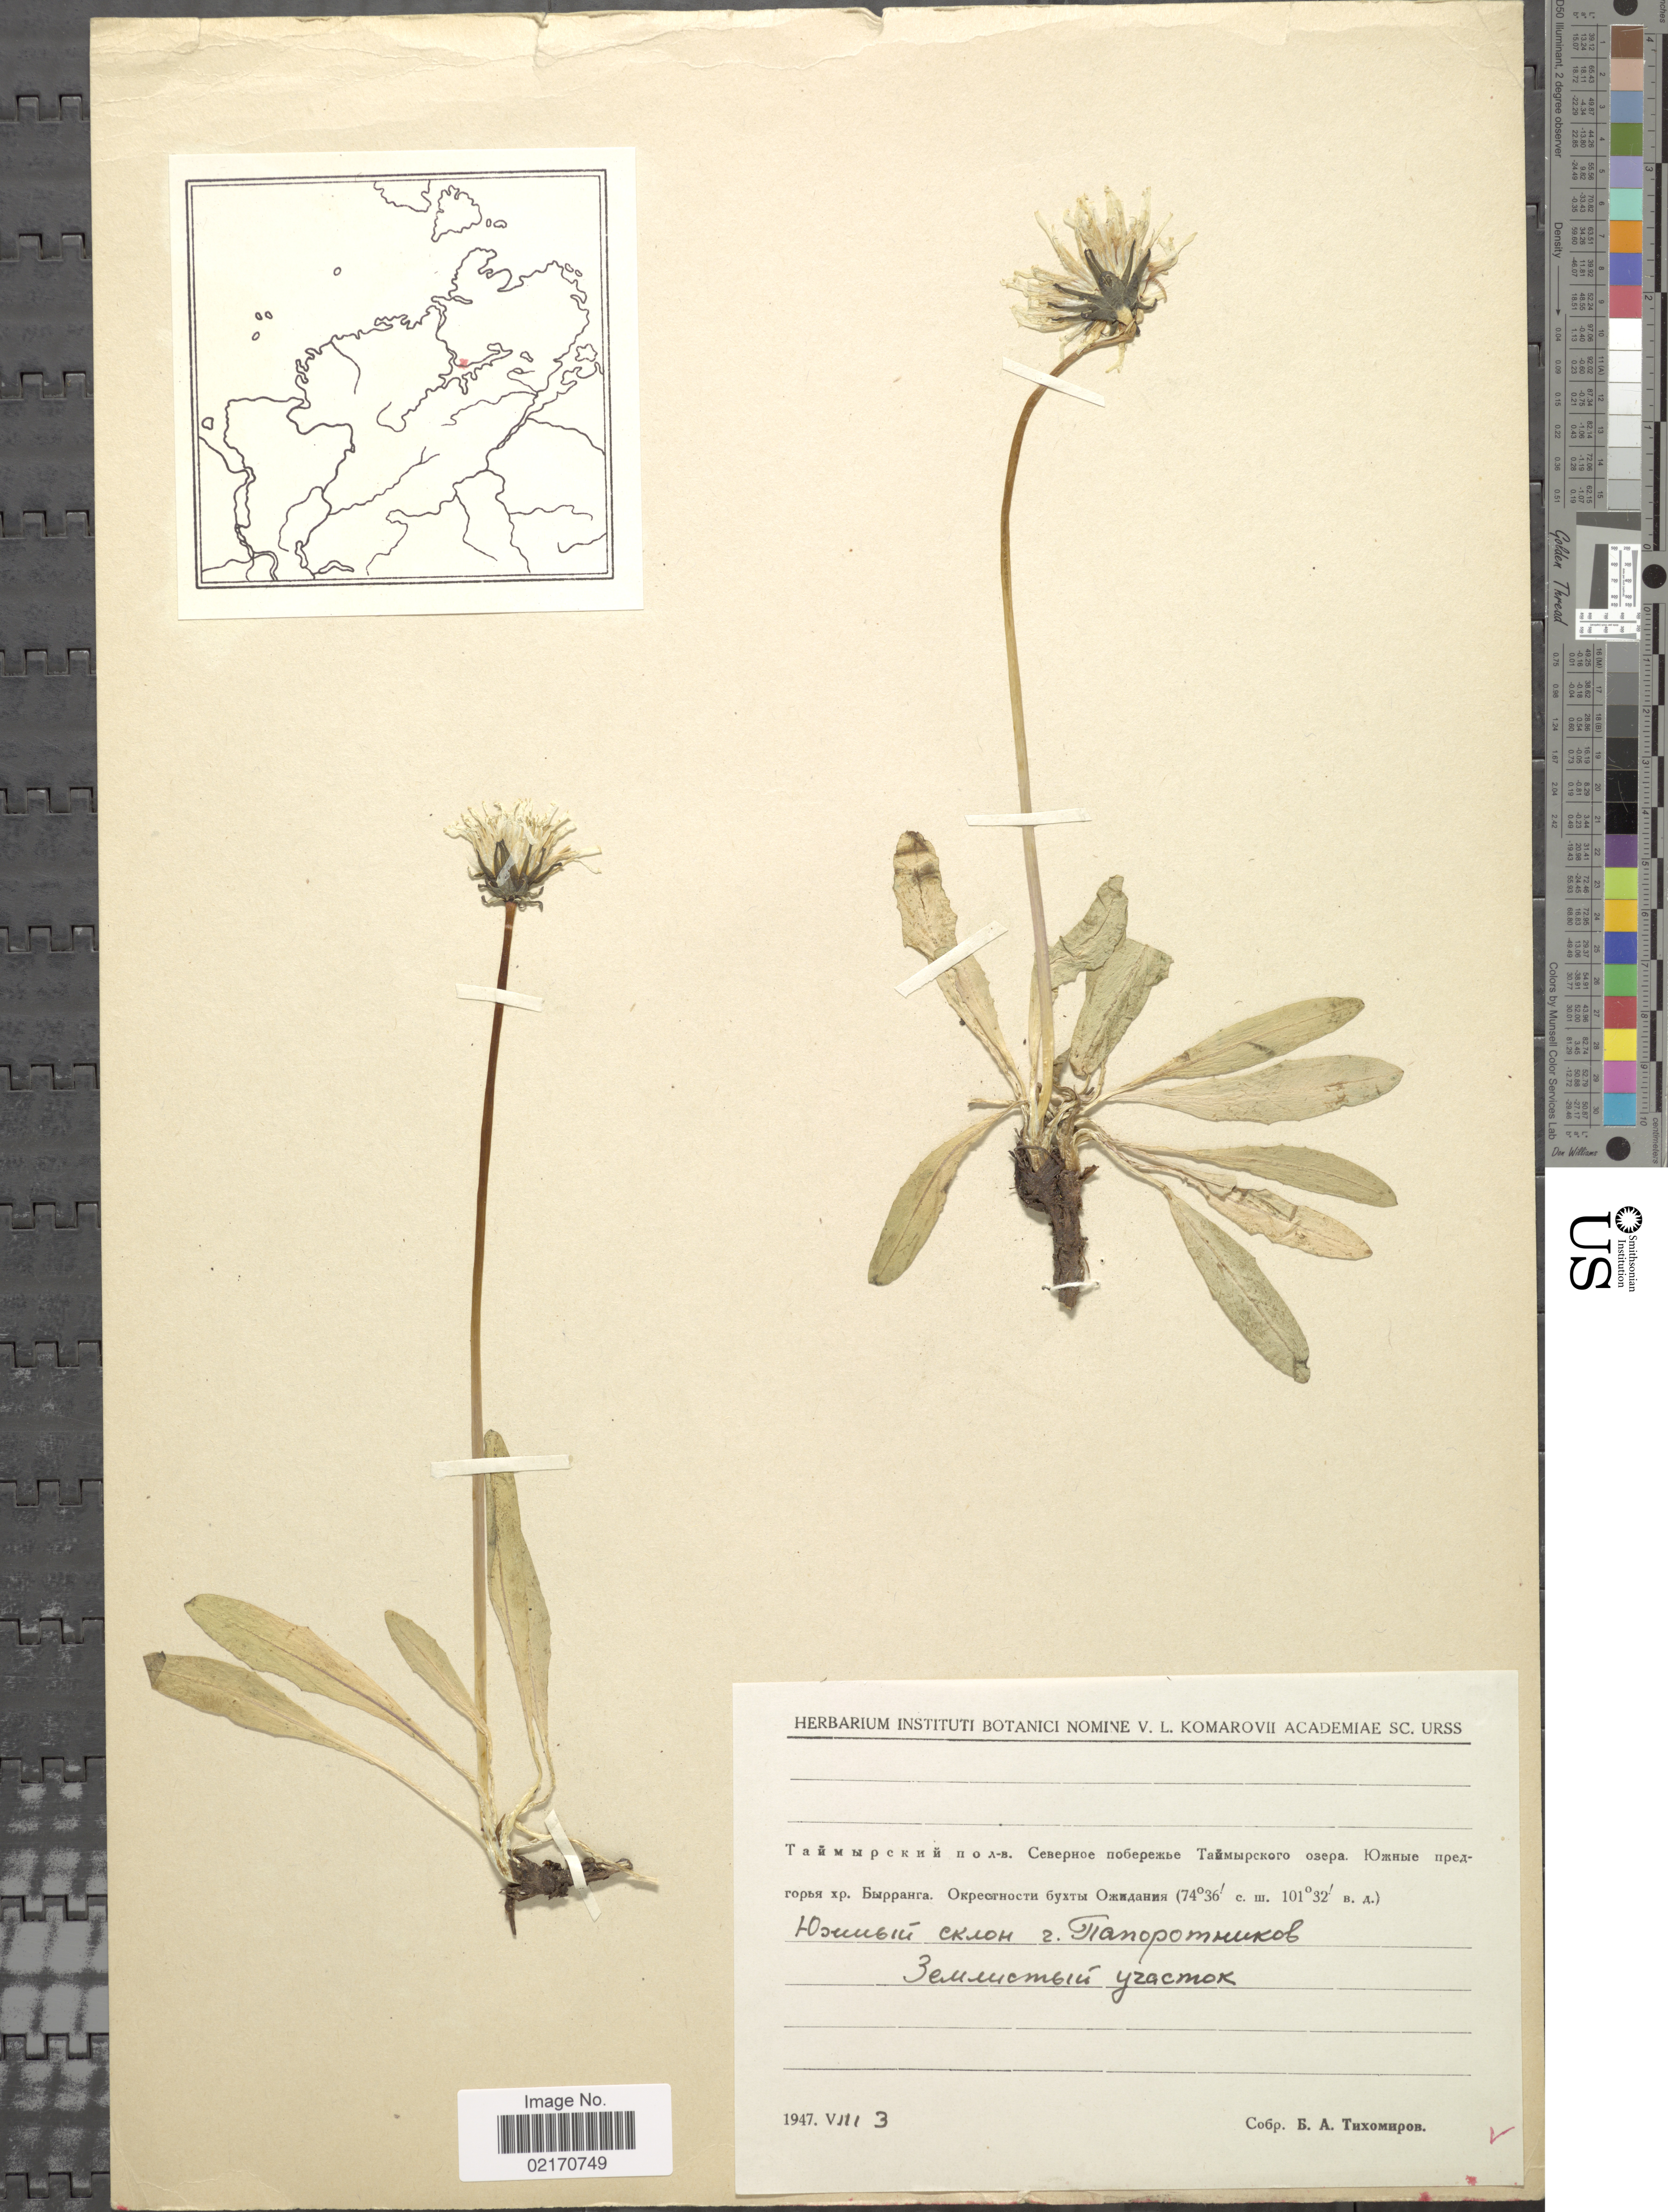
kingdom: Plantae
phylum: Tracheophyta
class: Magnoliopsida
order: Asterales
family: Asteraceae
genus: Taraxacum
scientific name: Taraxacum nivale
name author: Kihlm.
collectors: B. Tikhomirov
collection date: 1947-08-03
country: Russian Federation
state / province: Krasnoyarsk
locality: Taymyr Peninsula. North shores of Lake Taymyr, Byrranga Mts, Bay Ozhidaniya.